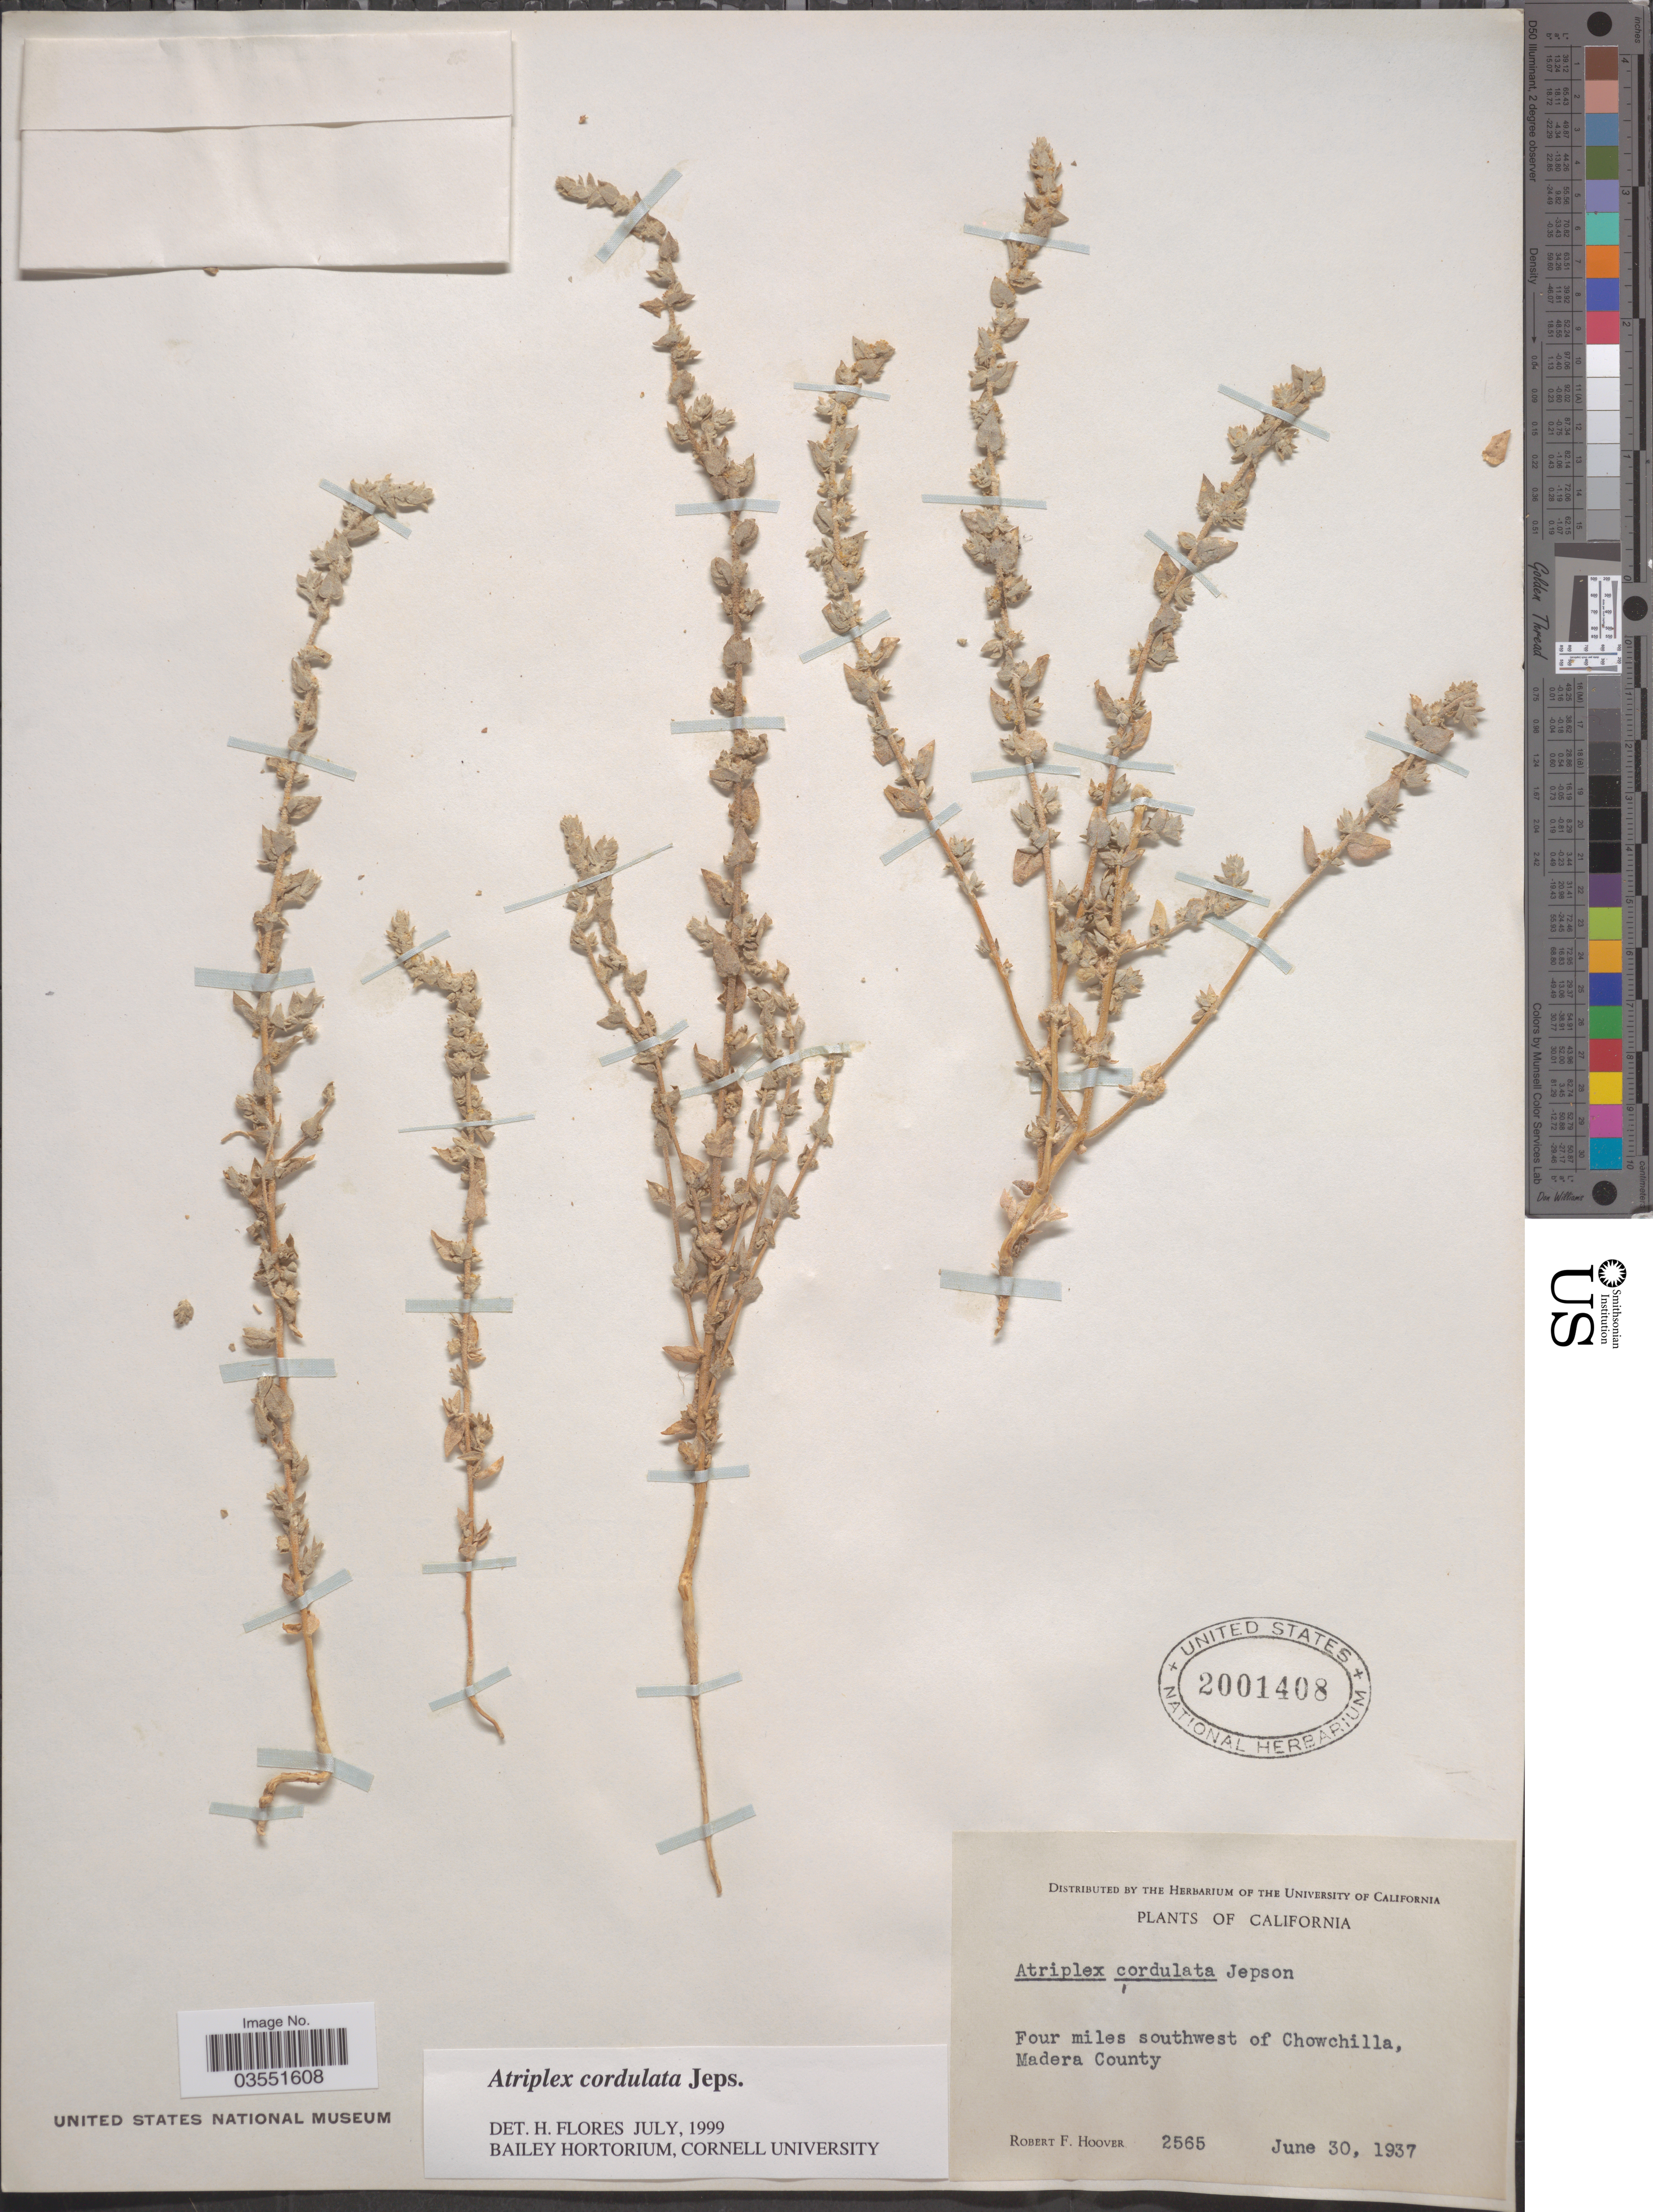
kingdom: Plantae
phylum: Tracheophyta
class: Magnoliopsida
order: Caryophyllales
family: Amaranthaceae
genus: Atriplex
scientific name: Atriplex cordulata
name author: Jeps.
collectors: R. F. Hoover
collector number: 2565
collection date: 1937-06-30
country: United States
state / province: California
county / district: Madera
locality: Four miles southwest of Chowchilla, Madera County.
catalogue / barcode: US 2001408